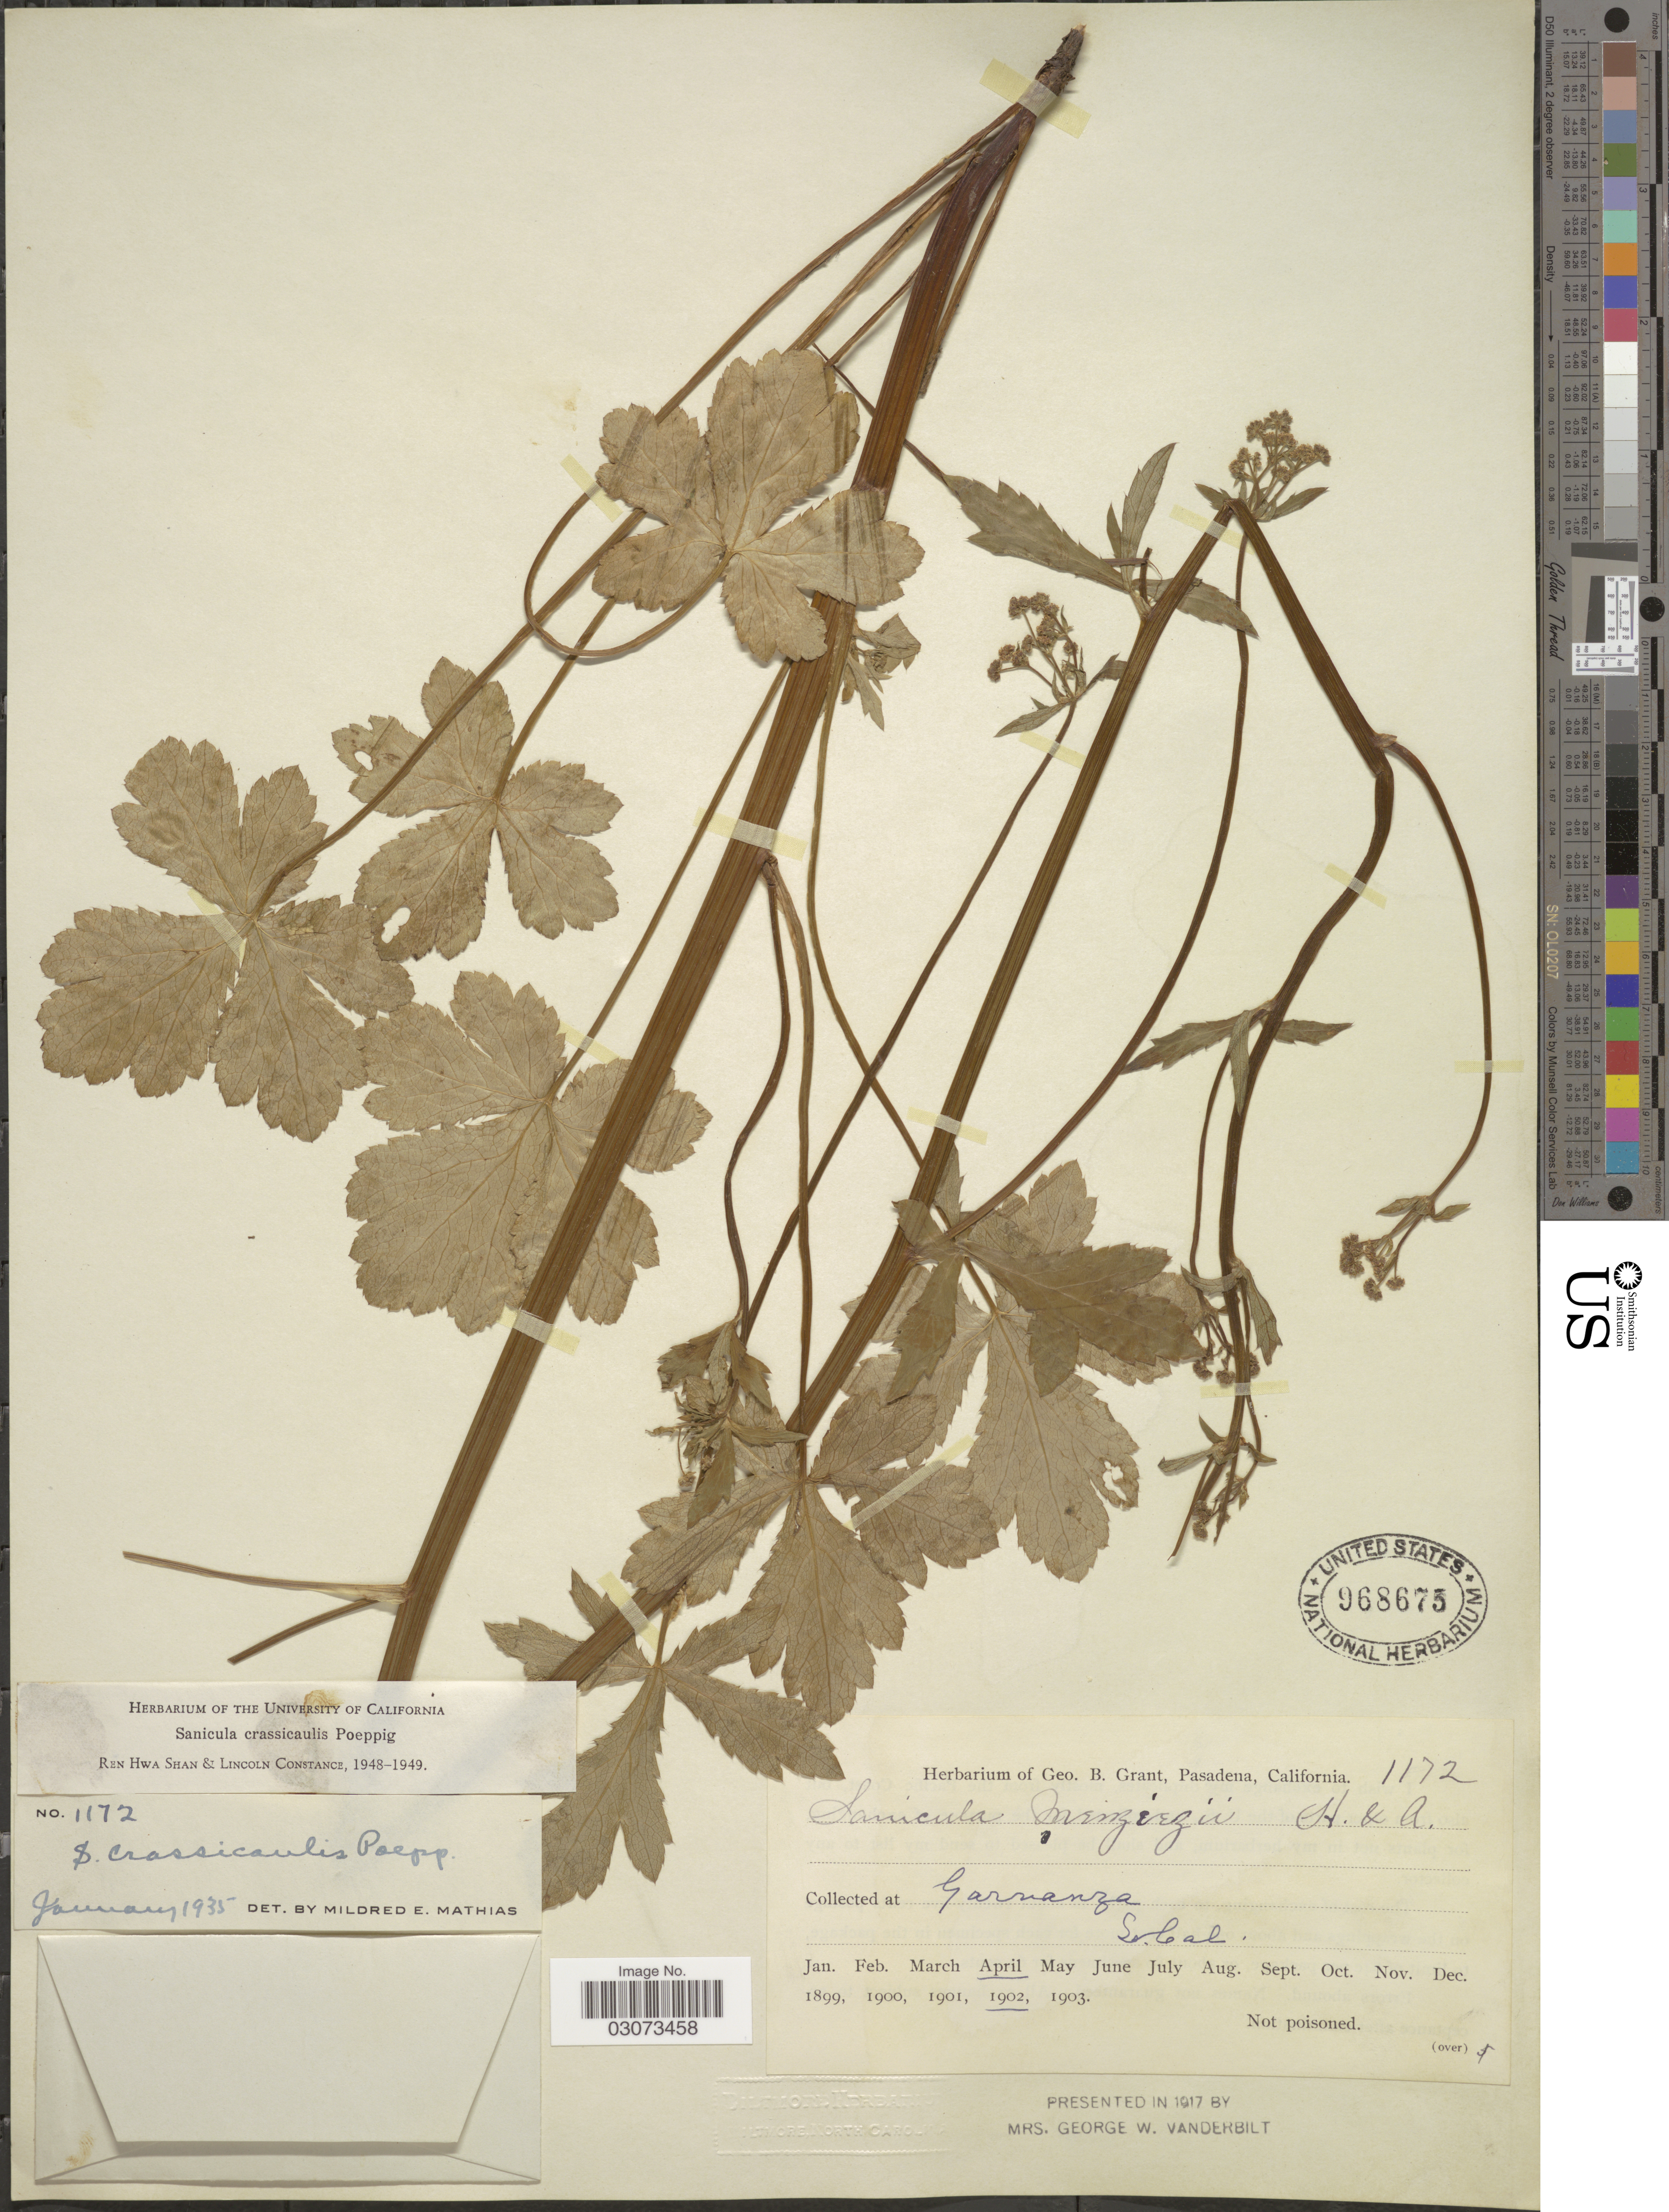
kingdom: Plantae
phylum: Tracheophyta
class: Magnoliopsida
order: Apiales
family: Apiaceae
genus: Sanicula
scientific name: Sanicula crassicaulis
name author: Poepp. ex DC.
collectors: ex herb. Geo. B. Grant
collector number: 1172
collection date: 1902-04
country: United States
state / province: California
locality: Garvanza, So. Cal.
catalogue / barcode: US 968675